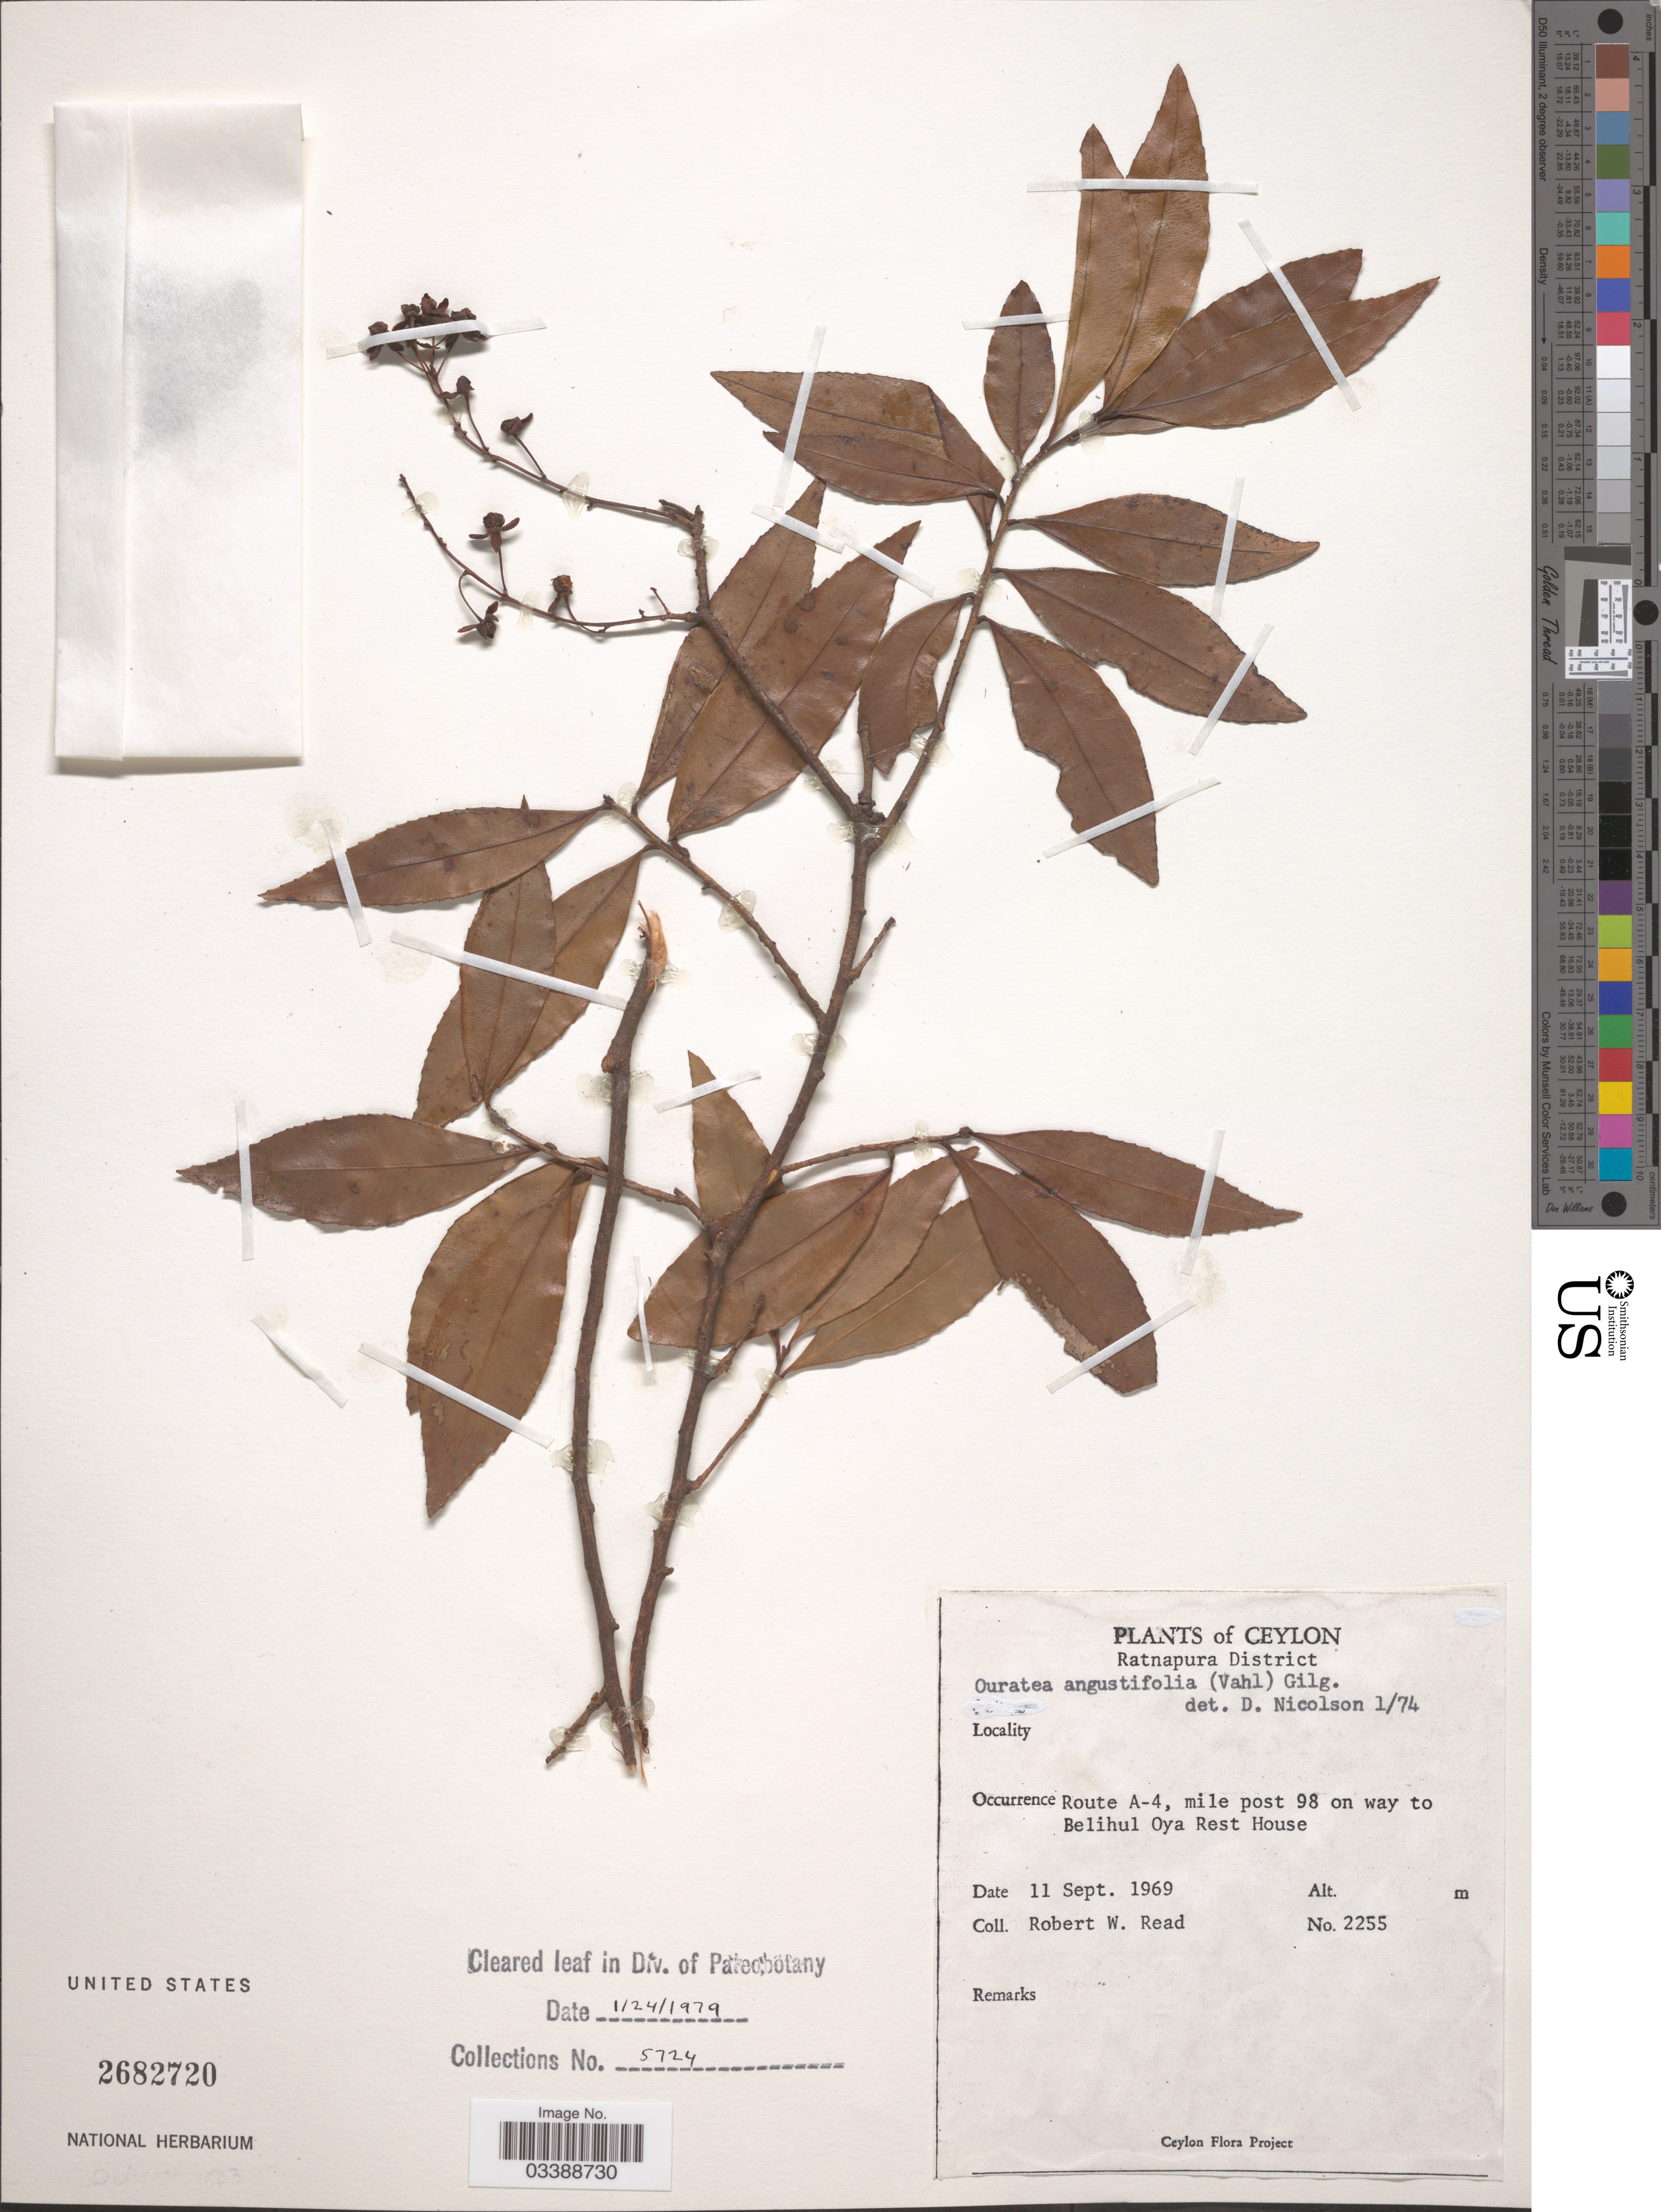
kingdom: Plantae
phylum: Tracheophyta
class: Magnoliopsida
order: Malpighiales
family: Ochnaceae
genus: Campylospermum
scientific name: Campylospermum serratum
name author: (Gaertn.) Bittrich & M.C.E. Amaral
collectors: R. W. Read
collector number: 2255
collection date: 1969-09-11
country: Sri Lanka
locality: Ceylon. Route A-4, mile post 98 on way to Belihul Oya Rest House.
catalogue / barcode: US 2682720